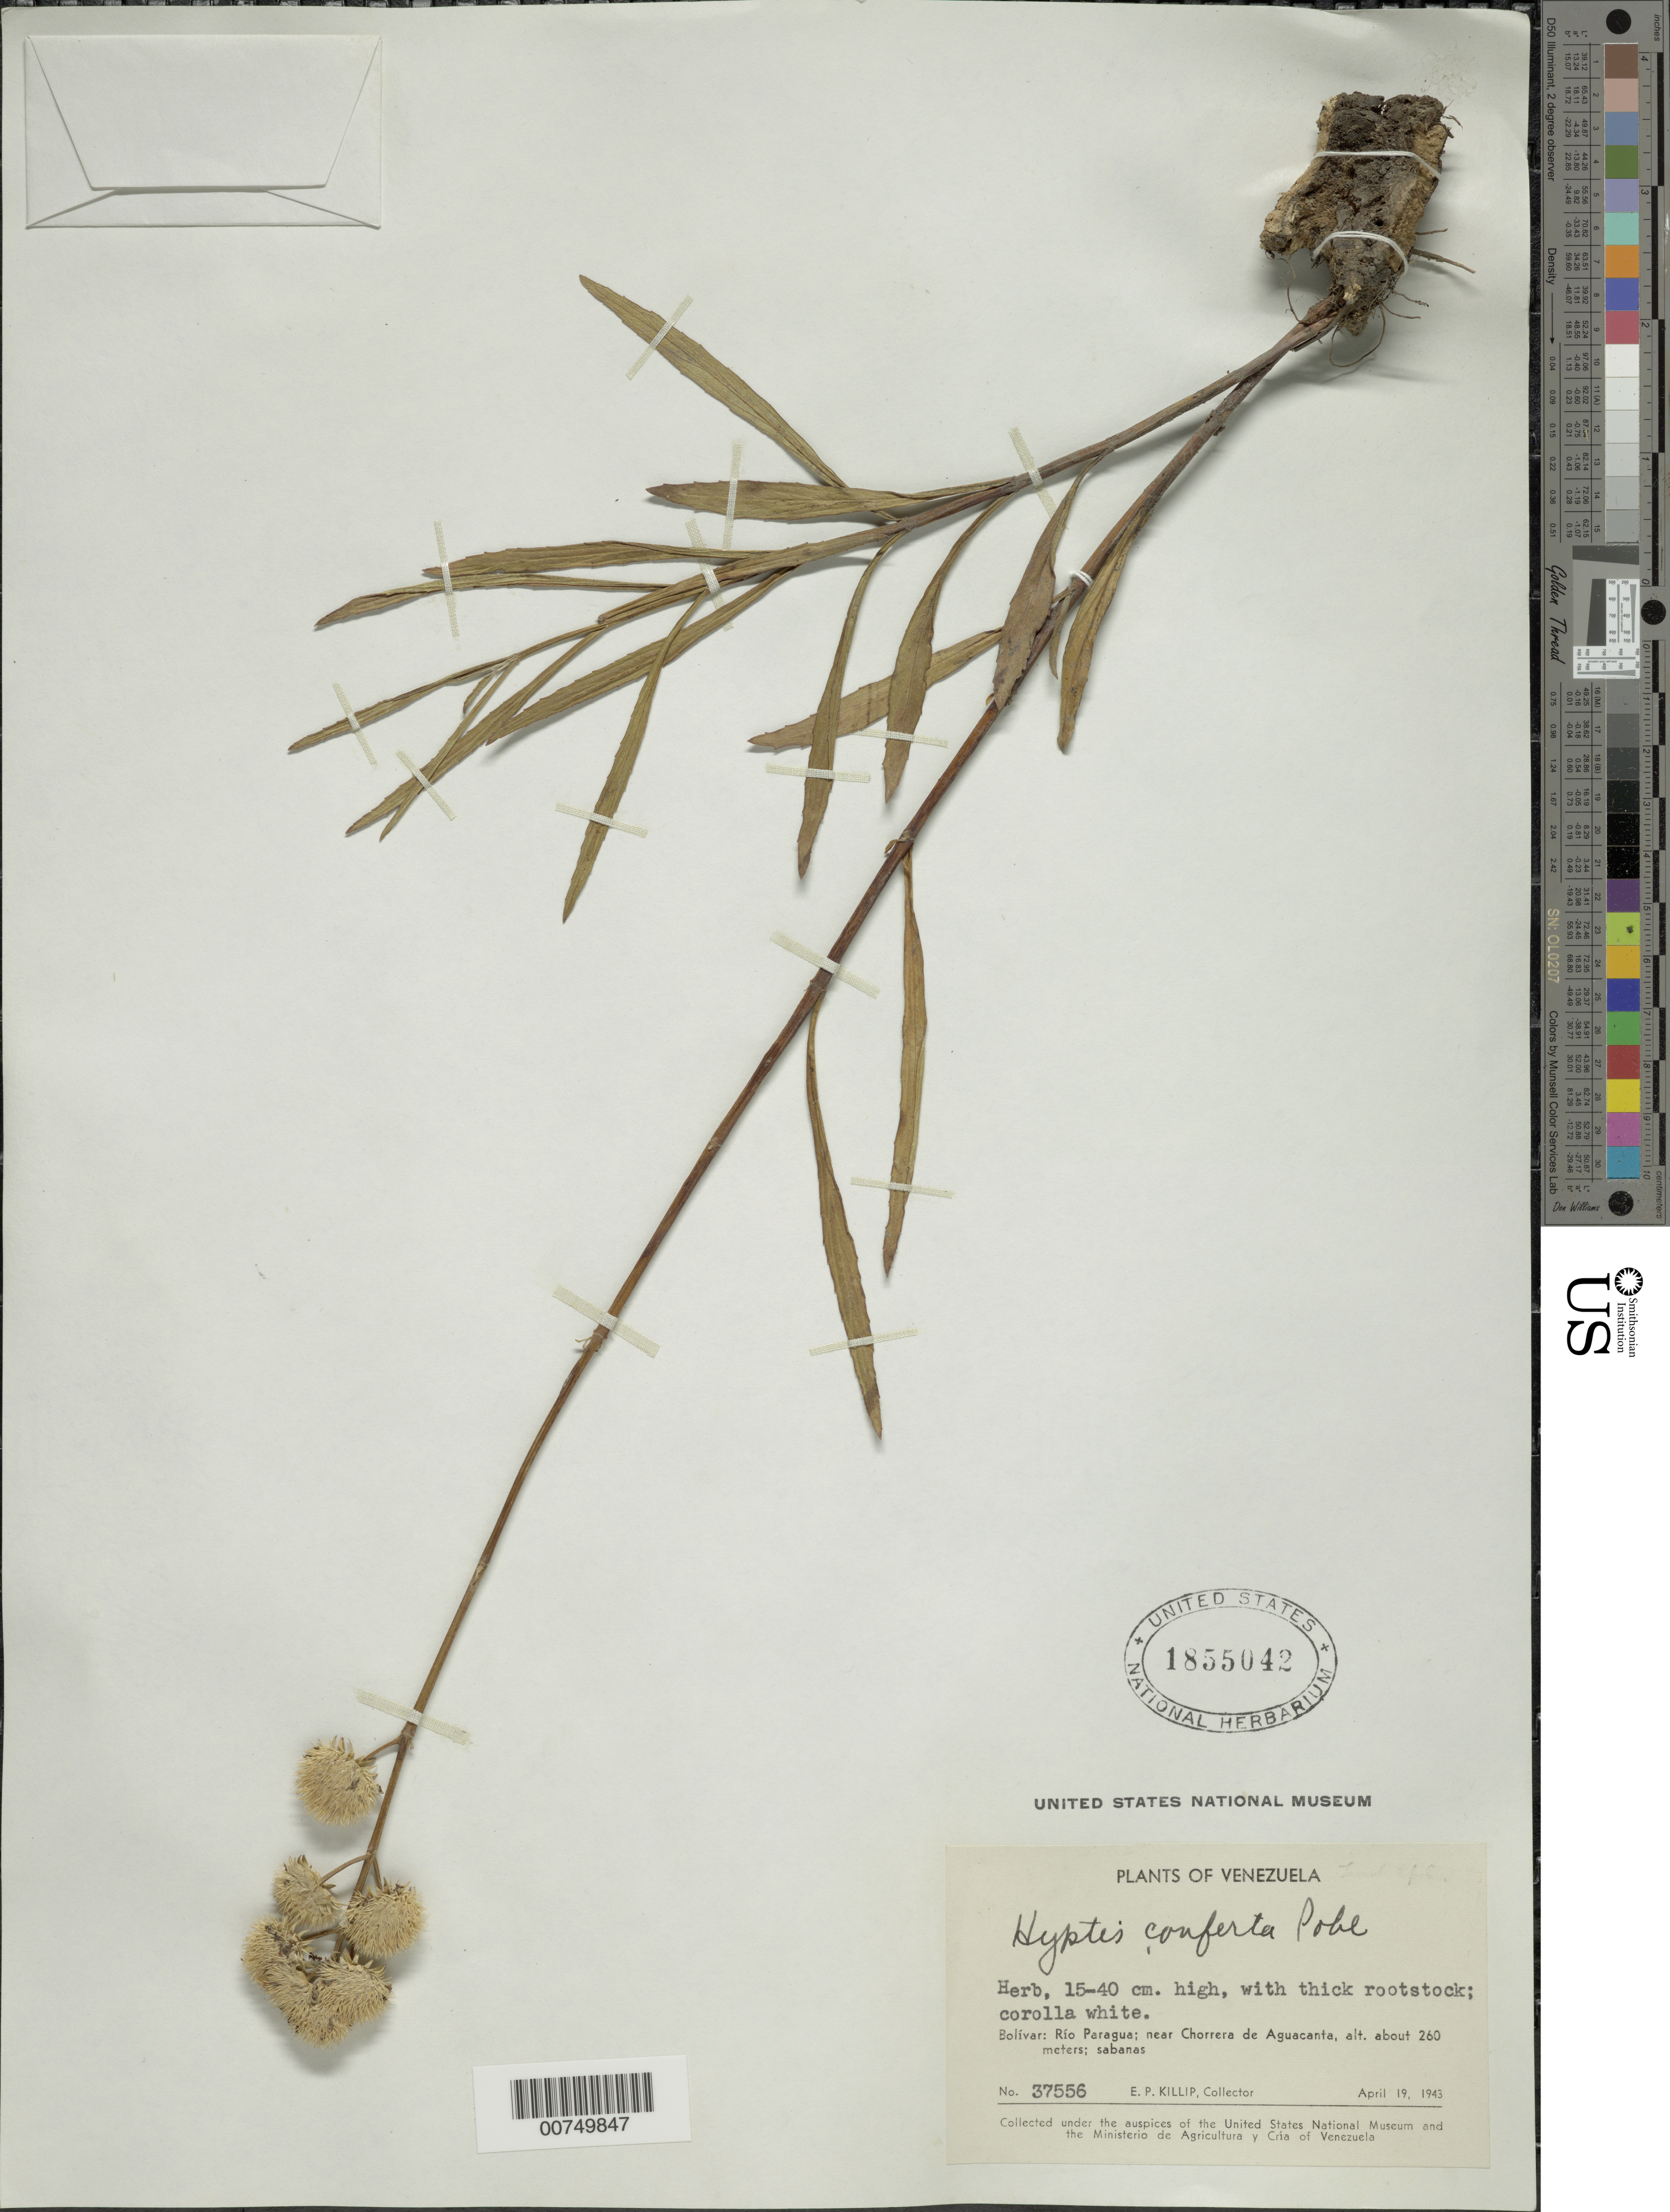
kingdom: Plantae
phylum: Tracheophyta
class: Magnoliopsida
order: Lamiales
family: Lamiaceae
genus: Hyptis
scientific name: Hyptis conferta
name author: Pohl ex Benth.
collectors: E. P. Killip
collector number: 37556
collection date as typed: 19-Apr-43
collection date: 1943-04-19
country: Venezuela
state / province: Bolívar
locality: Río Paragua, near Chorrera de Aguacanta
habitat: Sabanas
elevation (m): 260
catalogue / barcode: US 1855042